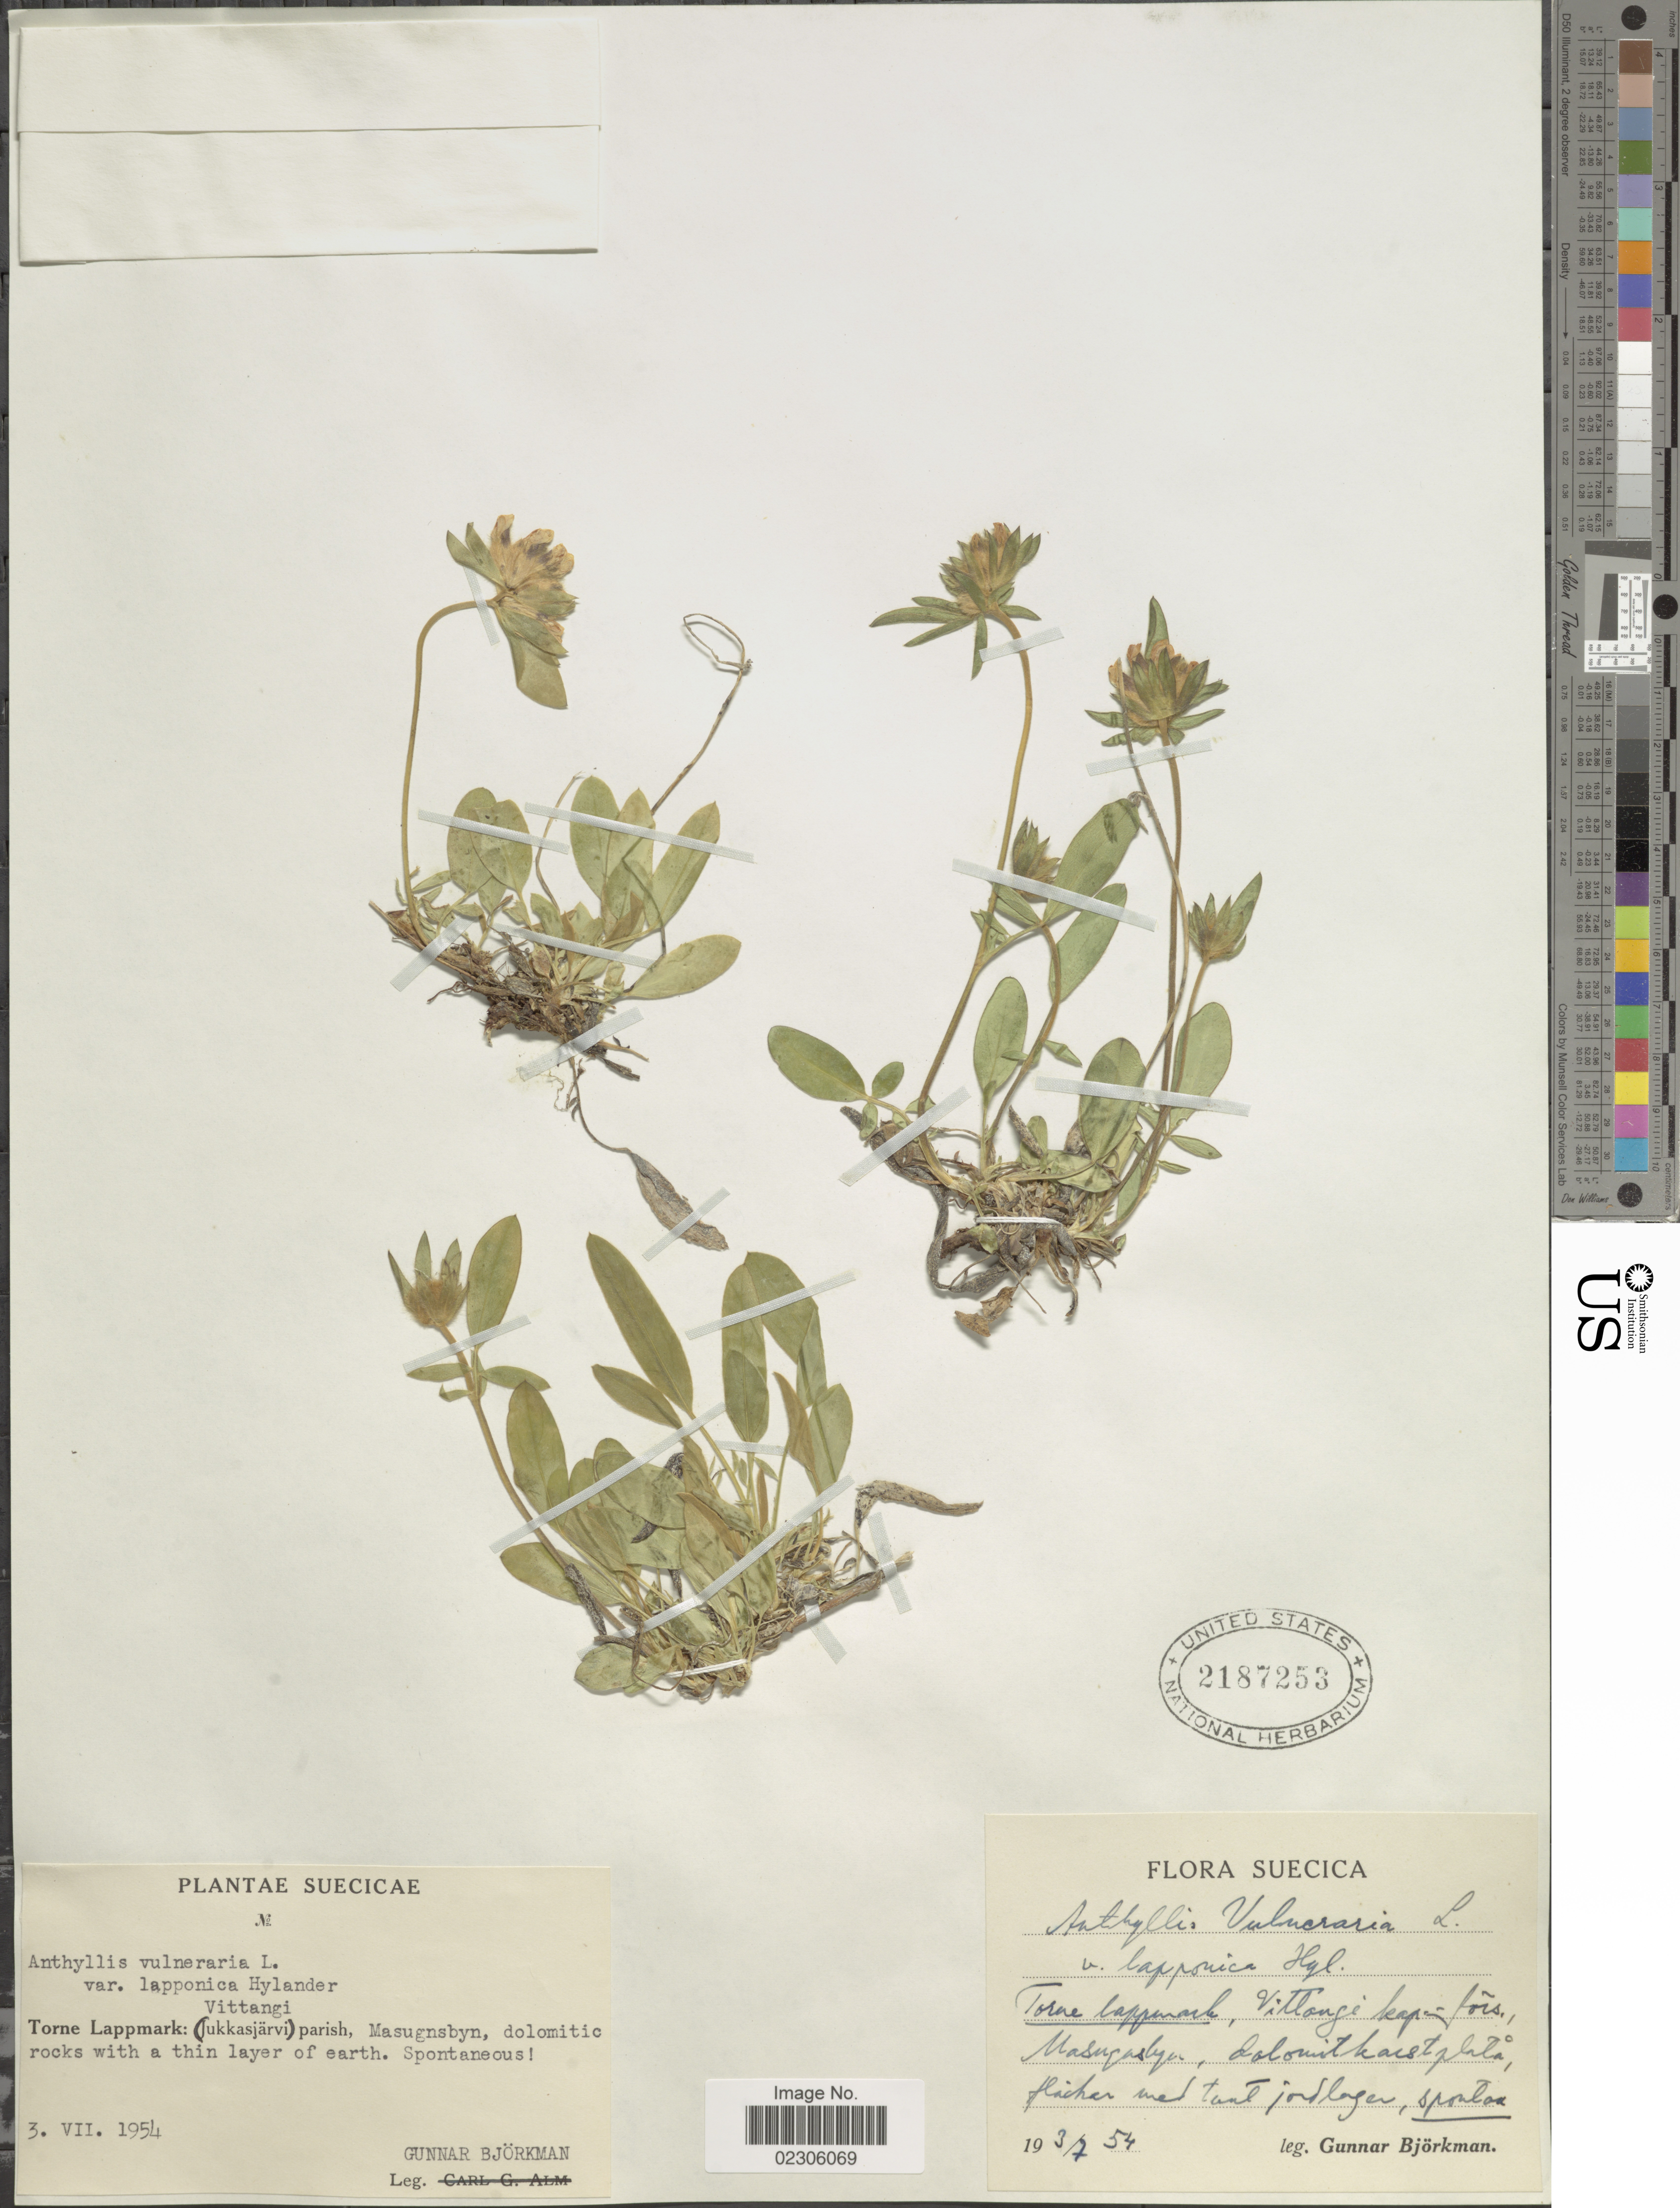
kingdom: Plantae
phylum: Tracheophyta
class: Magnoliopsida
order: Fabales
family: Fabaceae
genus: Anthyllis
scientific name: Anthyllis vulneraria subsp. lapponica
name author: (Hyl.) Jalas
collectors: G. Bjorkman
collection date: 1954-07-03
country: Sweden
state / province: Norrbotten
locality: Suecicae, Torne Lappmark (Jukkasjarvi) parish, Masugnsbyn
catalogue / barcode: US 2187253